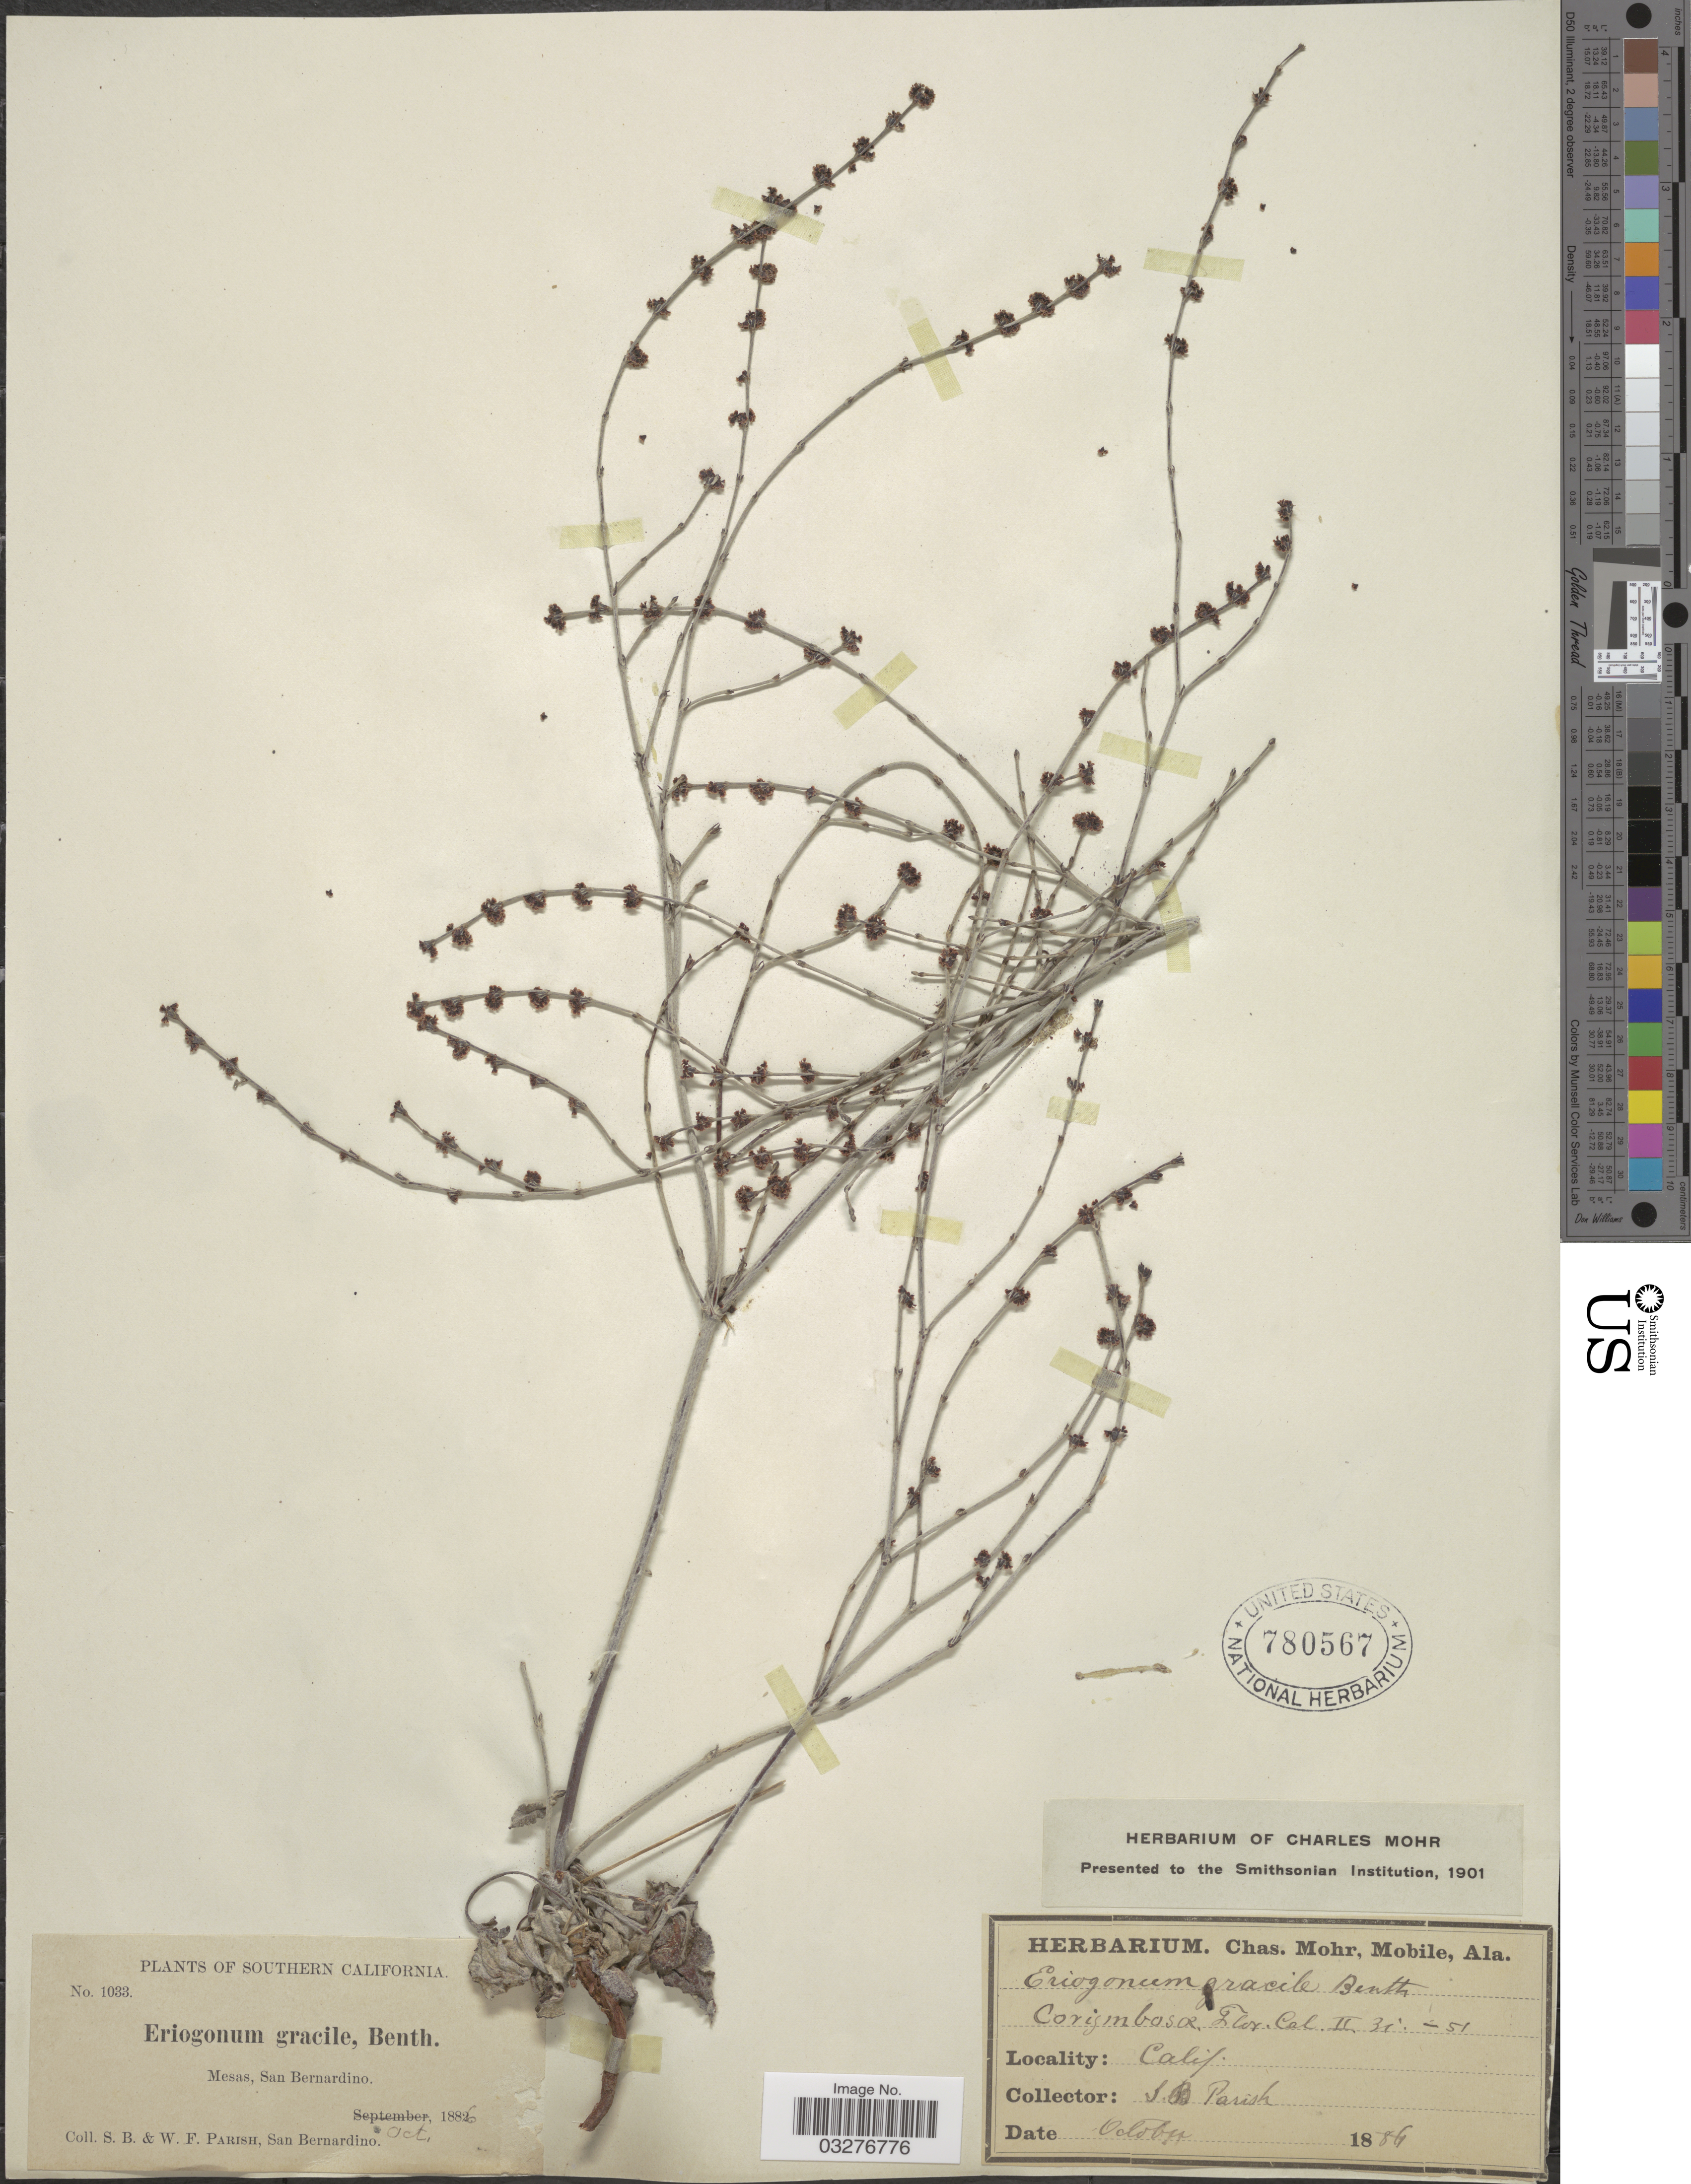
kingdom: Plantae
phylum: Tracheophyta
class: Magnoliopsida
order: Caryophyllales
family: Polygonaceae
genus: Eriogonum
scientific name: Eriogonum gracile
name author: Benth.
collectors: S. B. Parish & W. F. Parish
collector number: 1033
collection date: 1886-10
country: United States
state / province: California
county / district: San Bernardino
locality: Southern California. Mesas, San Bernardino.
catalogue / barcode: US 780567